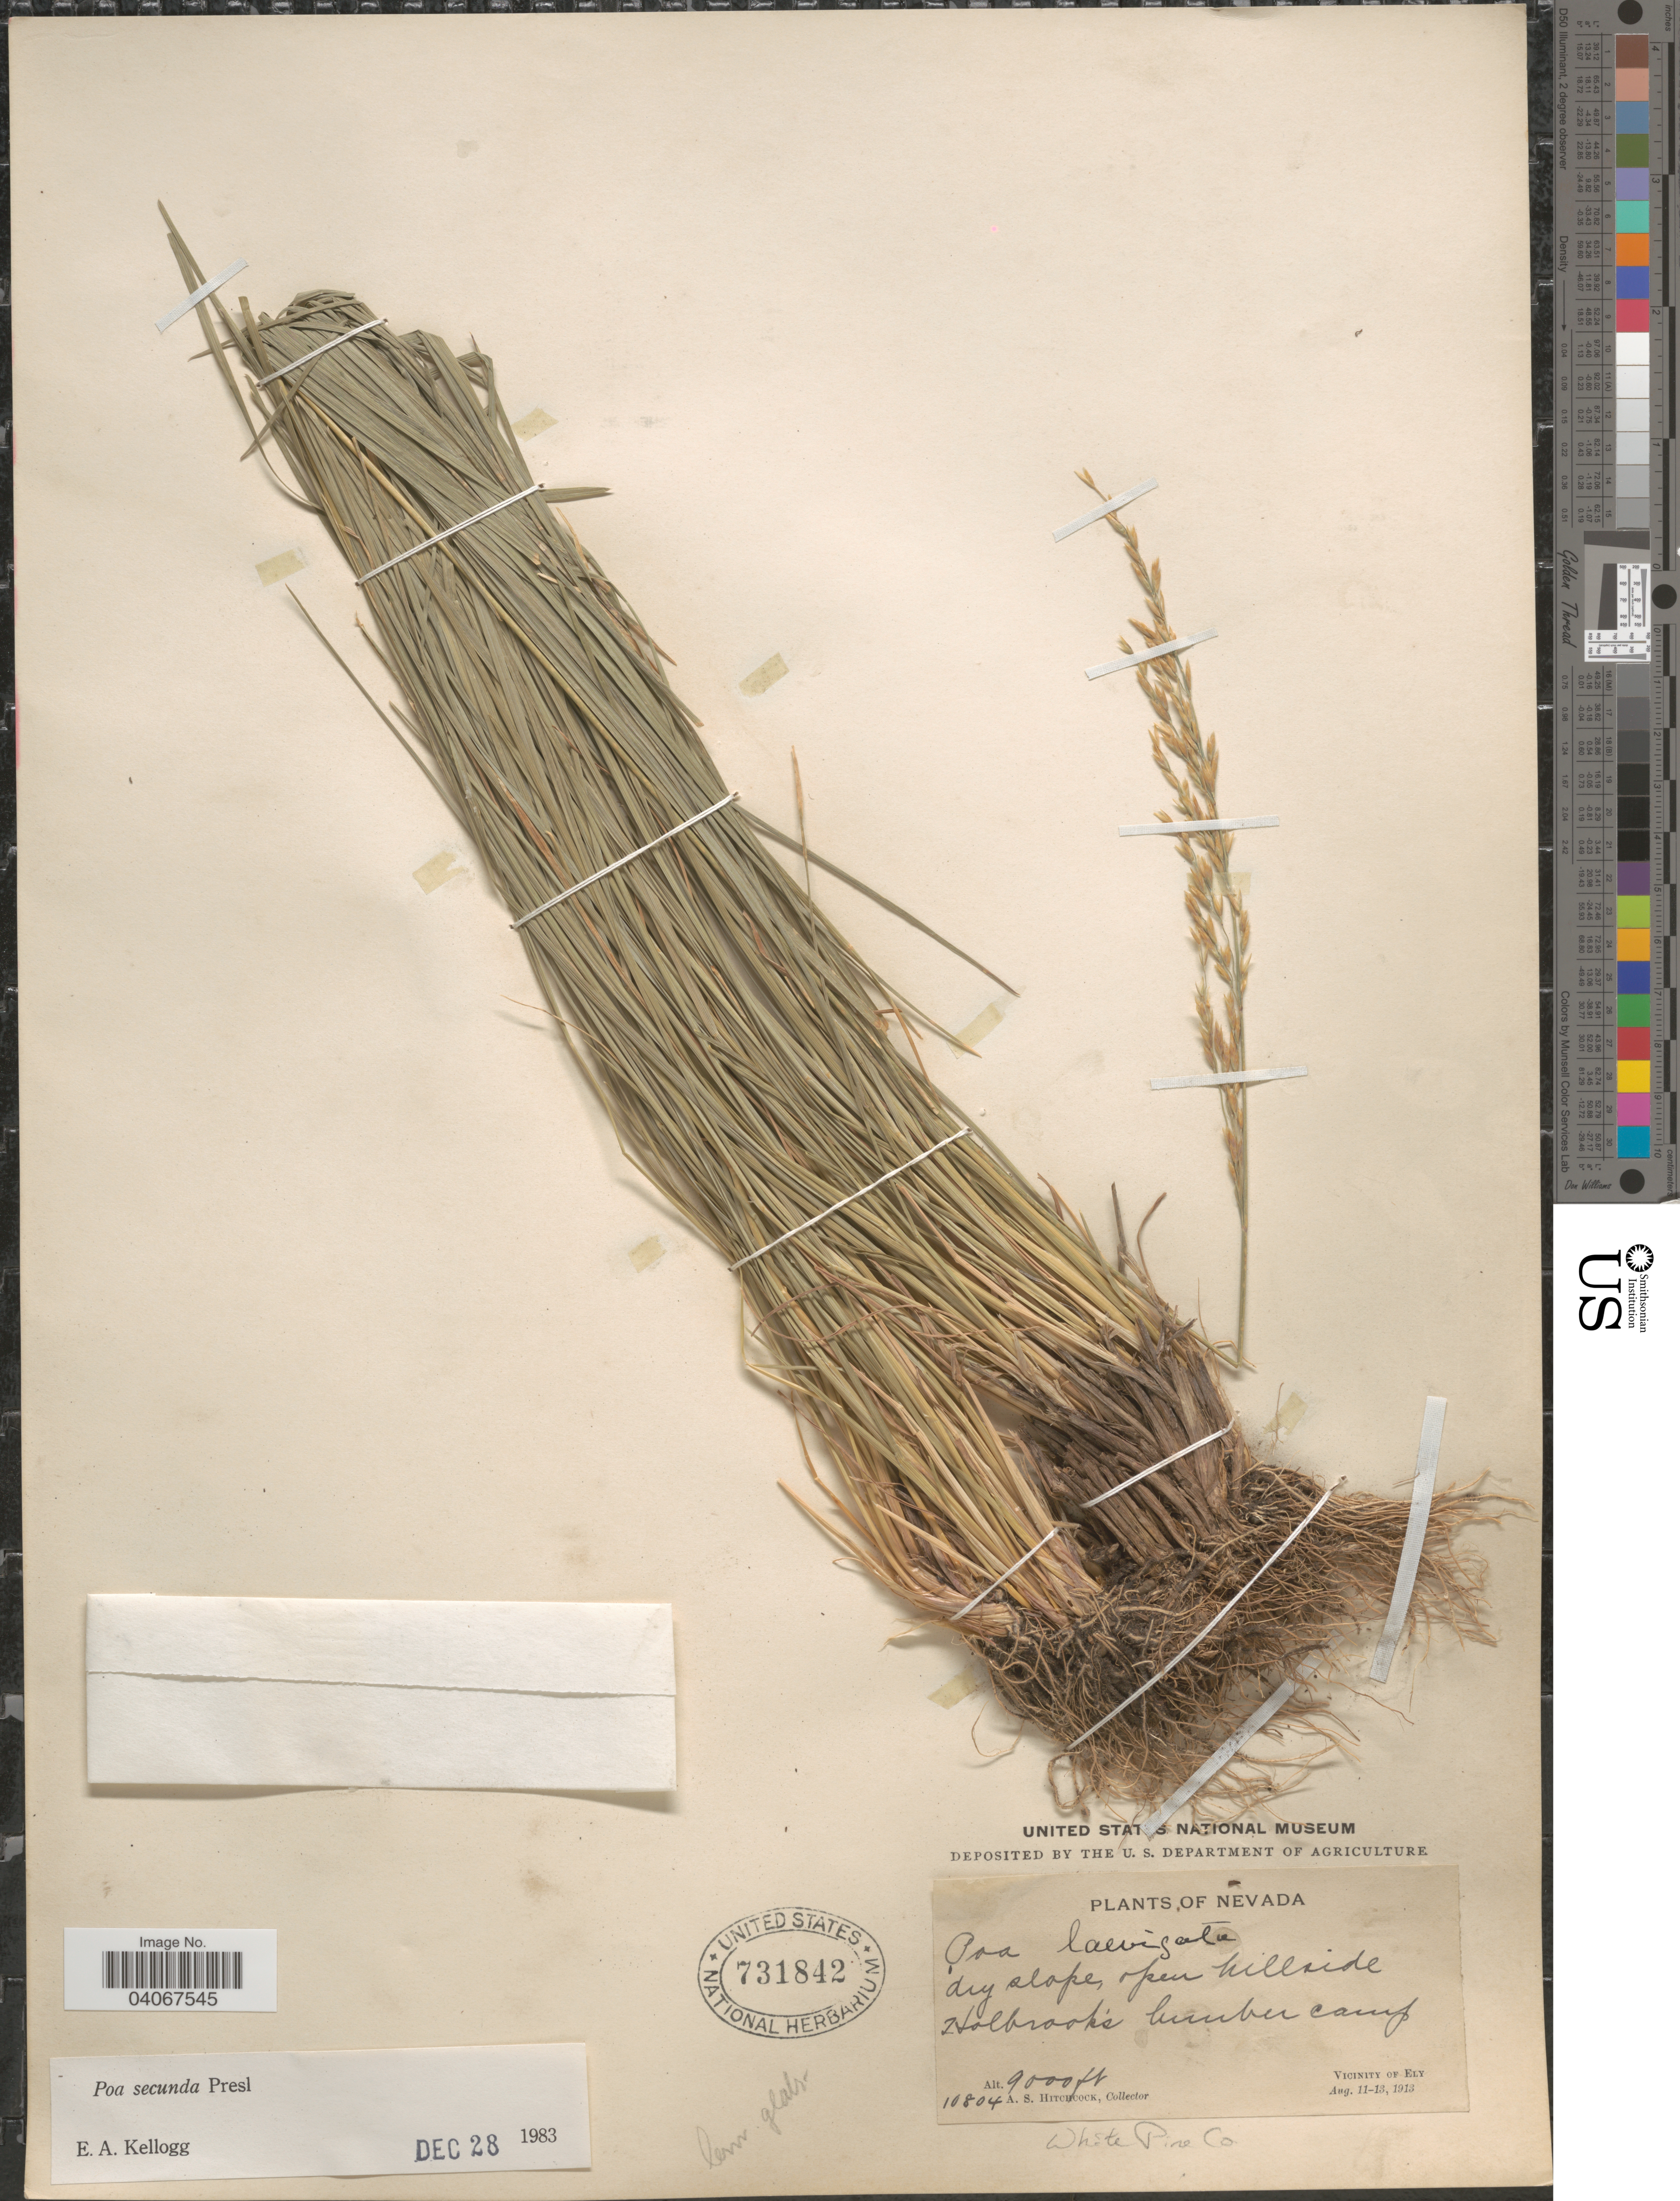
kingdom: Plantae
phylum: Tracheophyta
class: Liliopsida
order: Poales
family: Poaceae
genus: Poa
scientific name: Poa secunda subsp. secunda var. secunda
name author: J. Presl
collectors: A. S. Hitchcock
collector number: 10804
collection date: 1913-08-11/1913-08-13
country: United States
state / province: Nevada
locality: Dry slope, open hillside, Holbrook's lumber camp. Vicinity of Ely. White Pine Co.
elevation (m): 2743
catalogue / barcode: US 731842